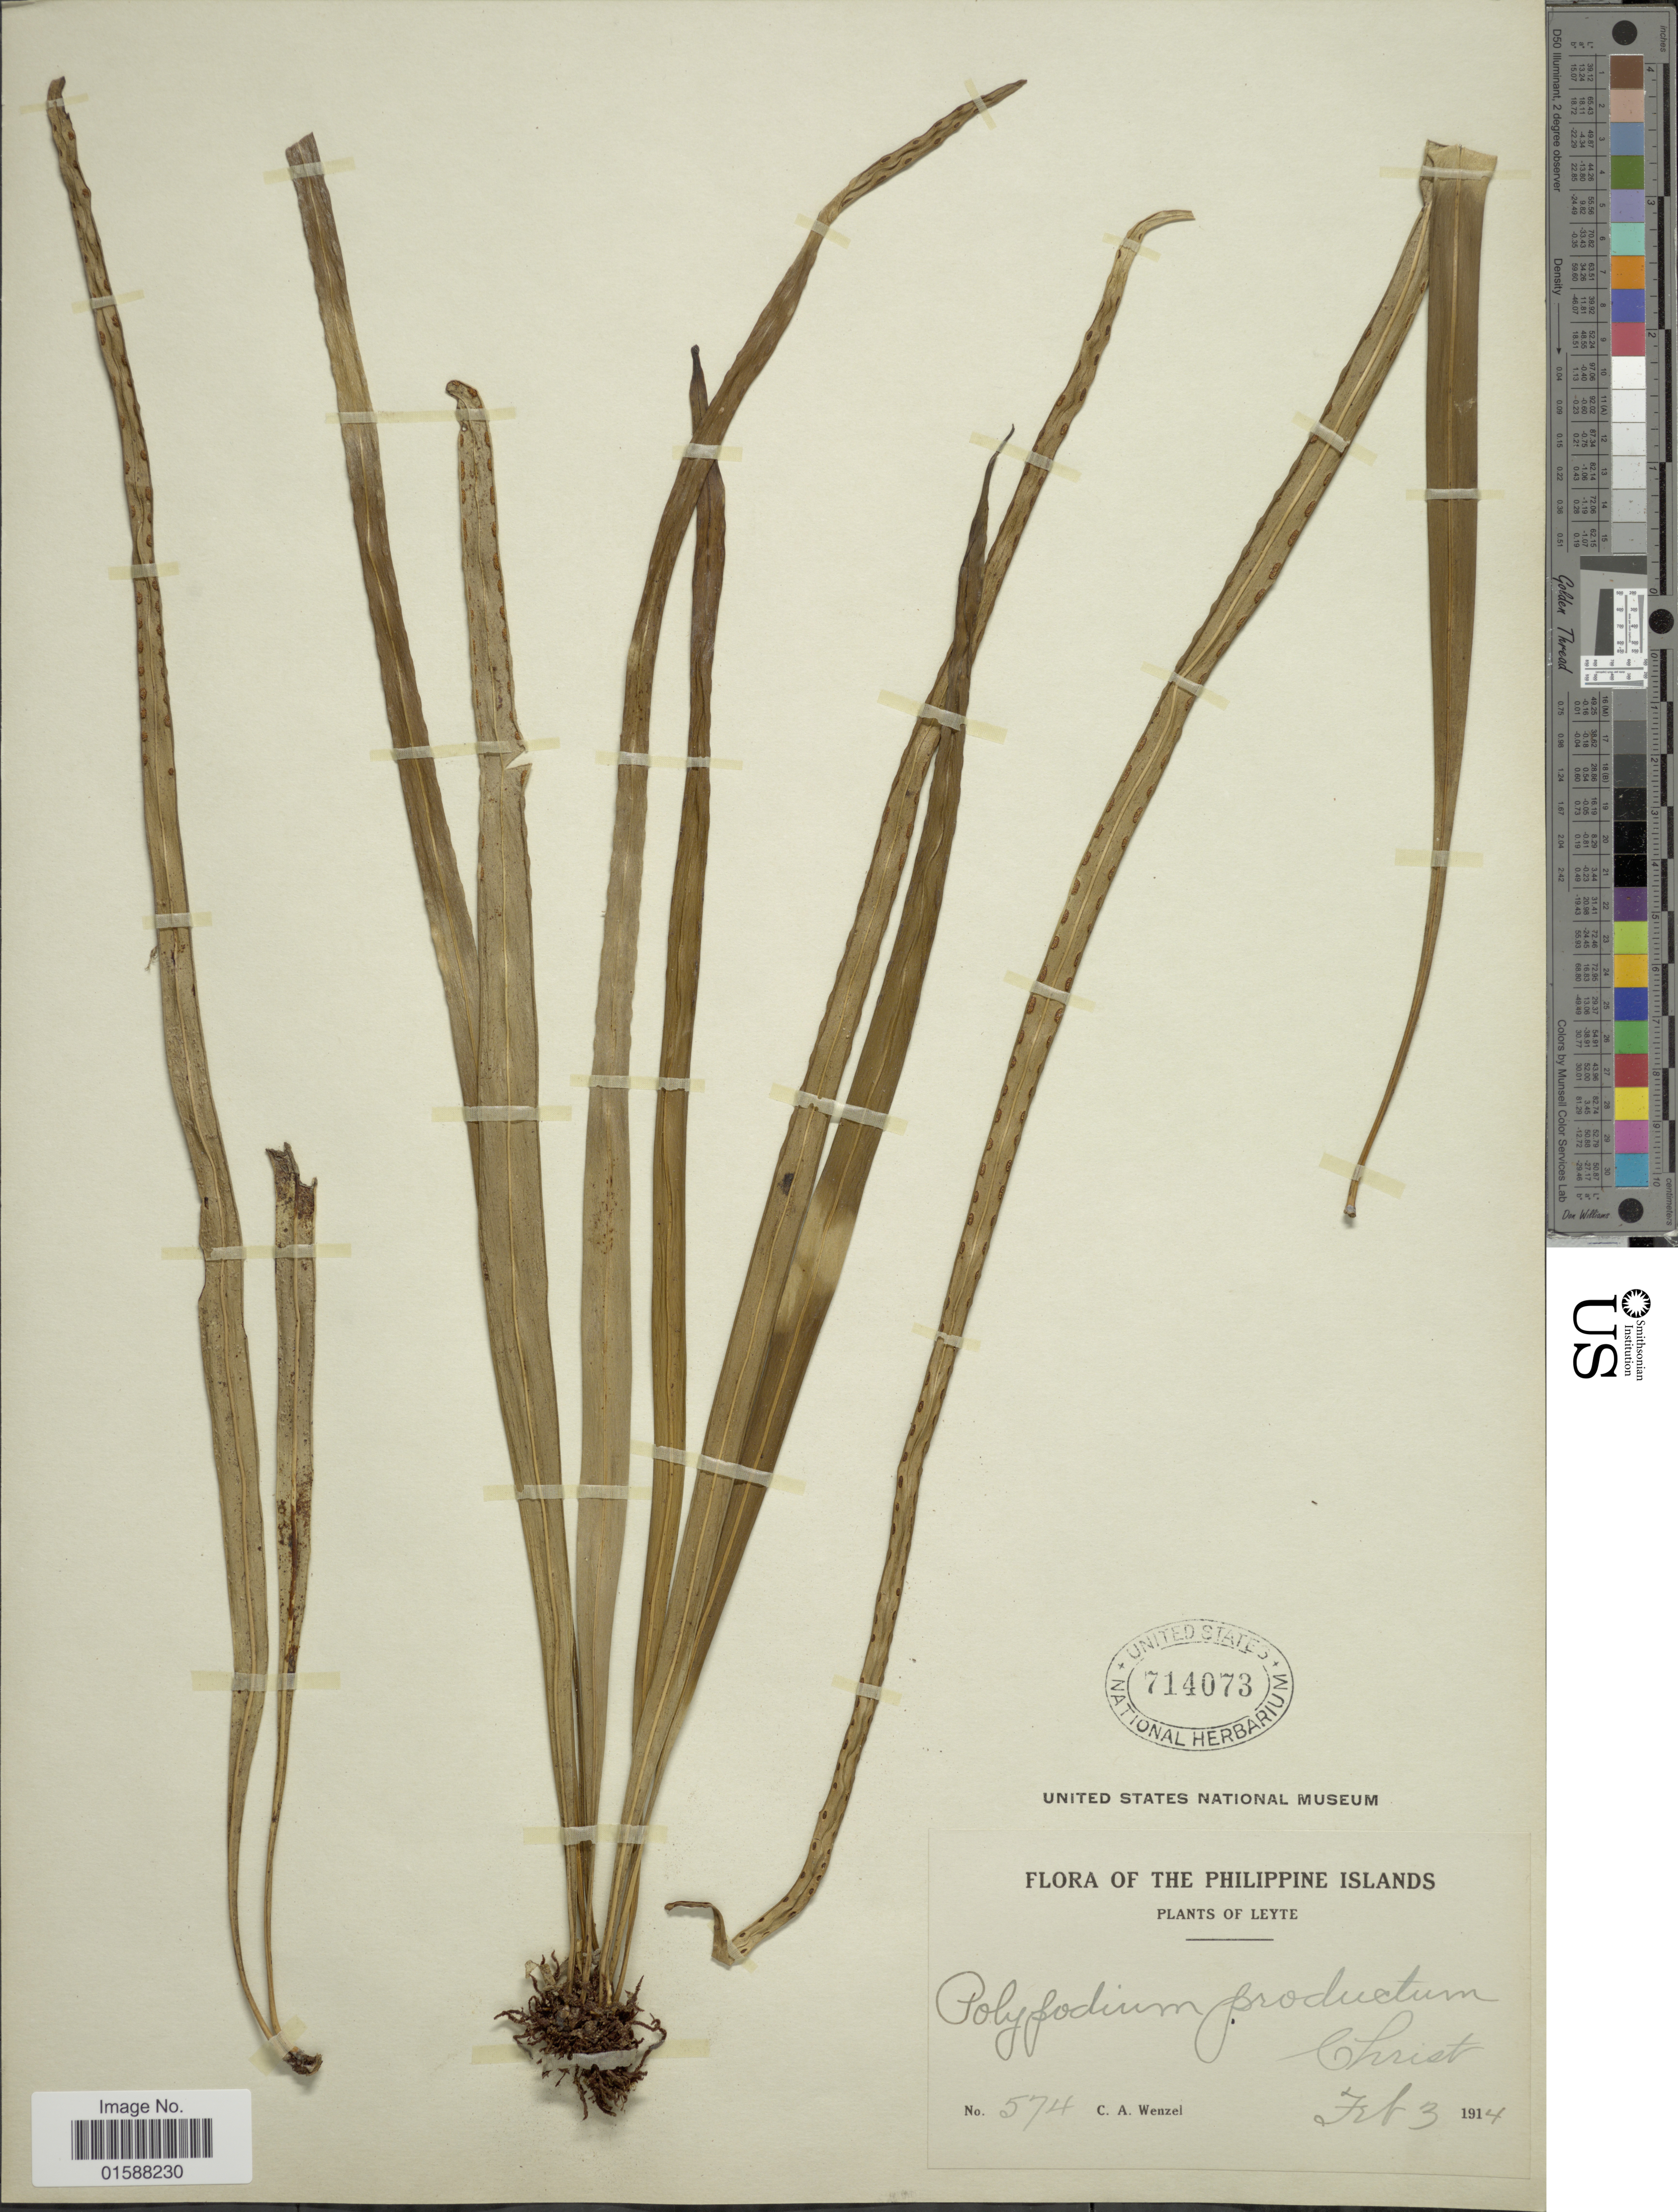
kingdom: Plantae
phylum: Tracheophyta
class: Polypodiopsida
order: Polypodiales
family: Polypodiaceae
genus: Lepisorus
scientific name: Lepisorus longifolius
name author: (Blume) Holttum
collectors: C. Wenzel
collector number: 574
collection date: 1914-02-03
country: Philippines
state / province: Eastern Visayas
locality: Philippine Islands. Leyte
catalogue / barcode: US 714073